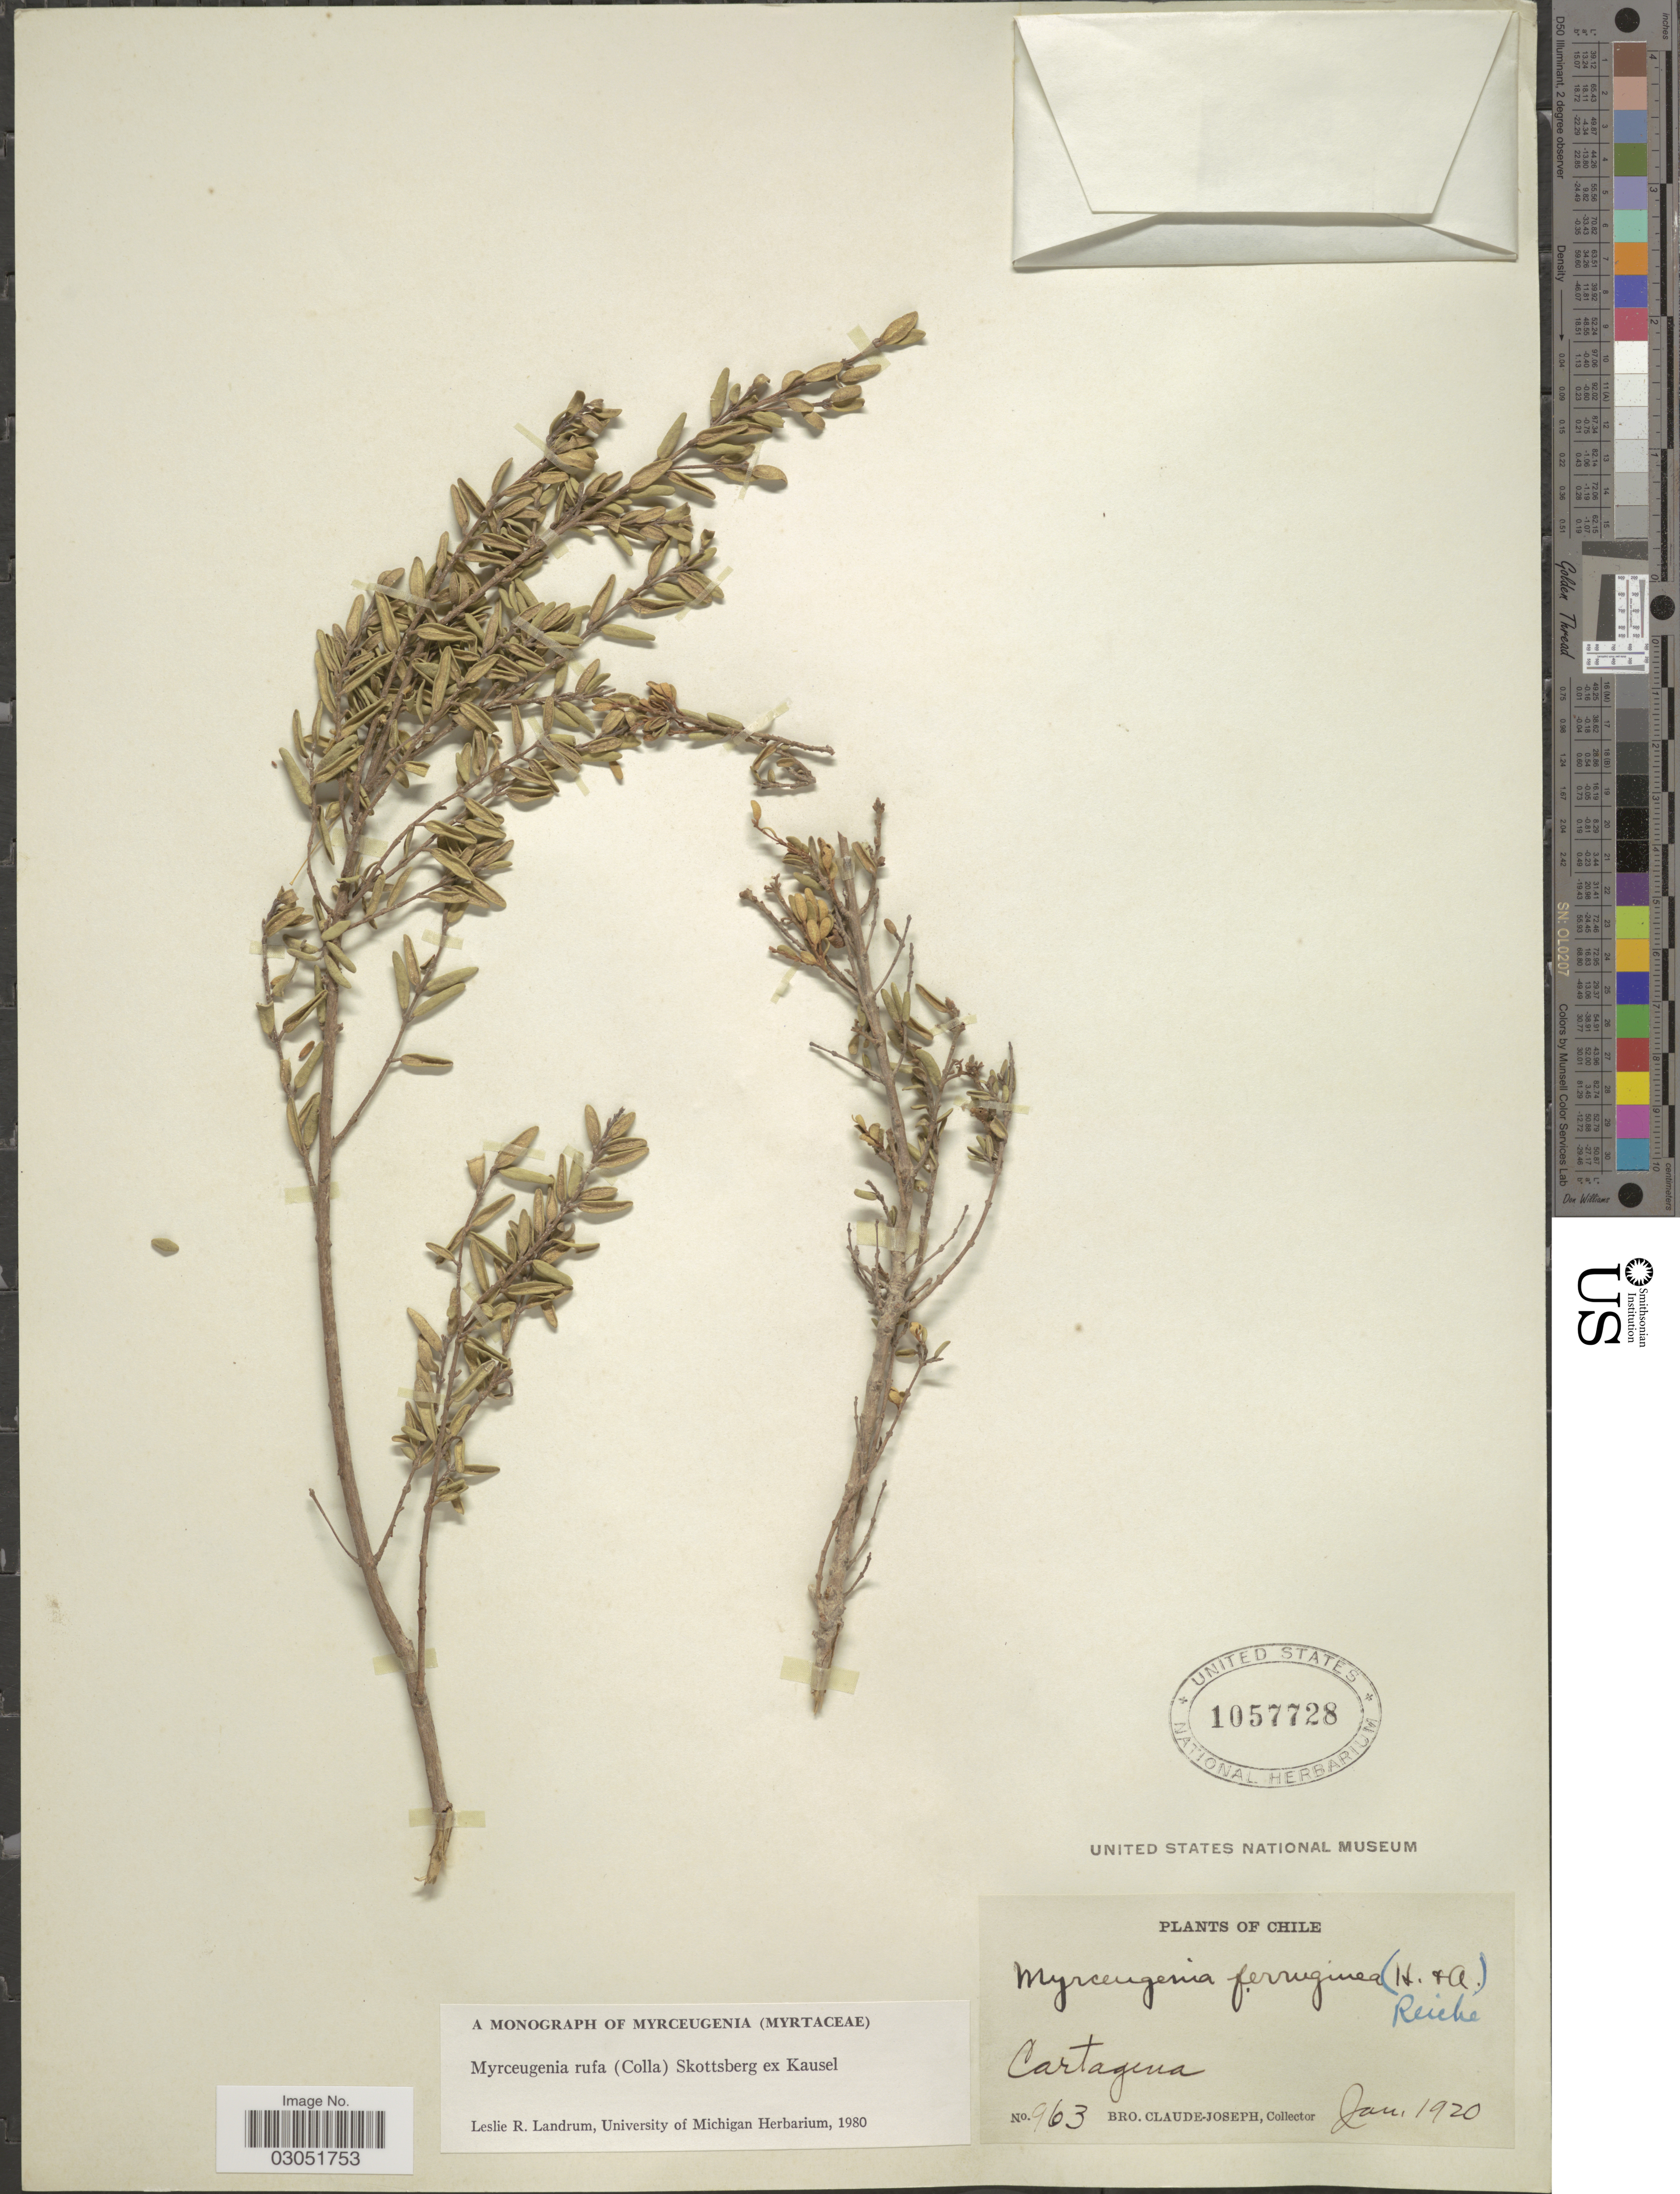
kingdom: Plantae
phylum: Tracheophyta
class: Magnoliopsida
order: Myrtales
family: Myrtaceae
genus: Myrceugenia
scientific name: Myrceugenia rufa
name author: (Colla) Skottsb.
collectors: Bro. Claude-Joseph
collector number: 963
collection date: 1920-01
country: Chile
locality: Cartagena.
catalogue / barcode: US 1057728